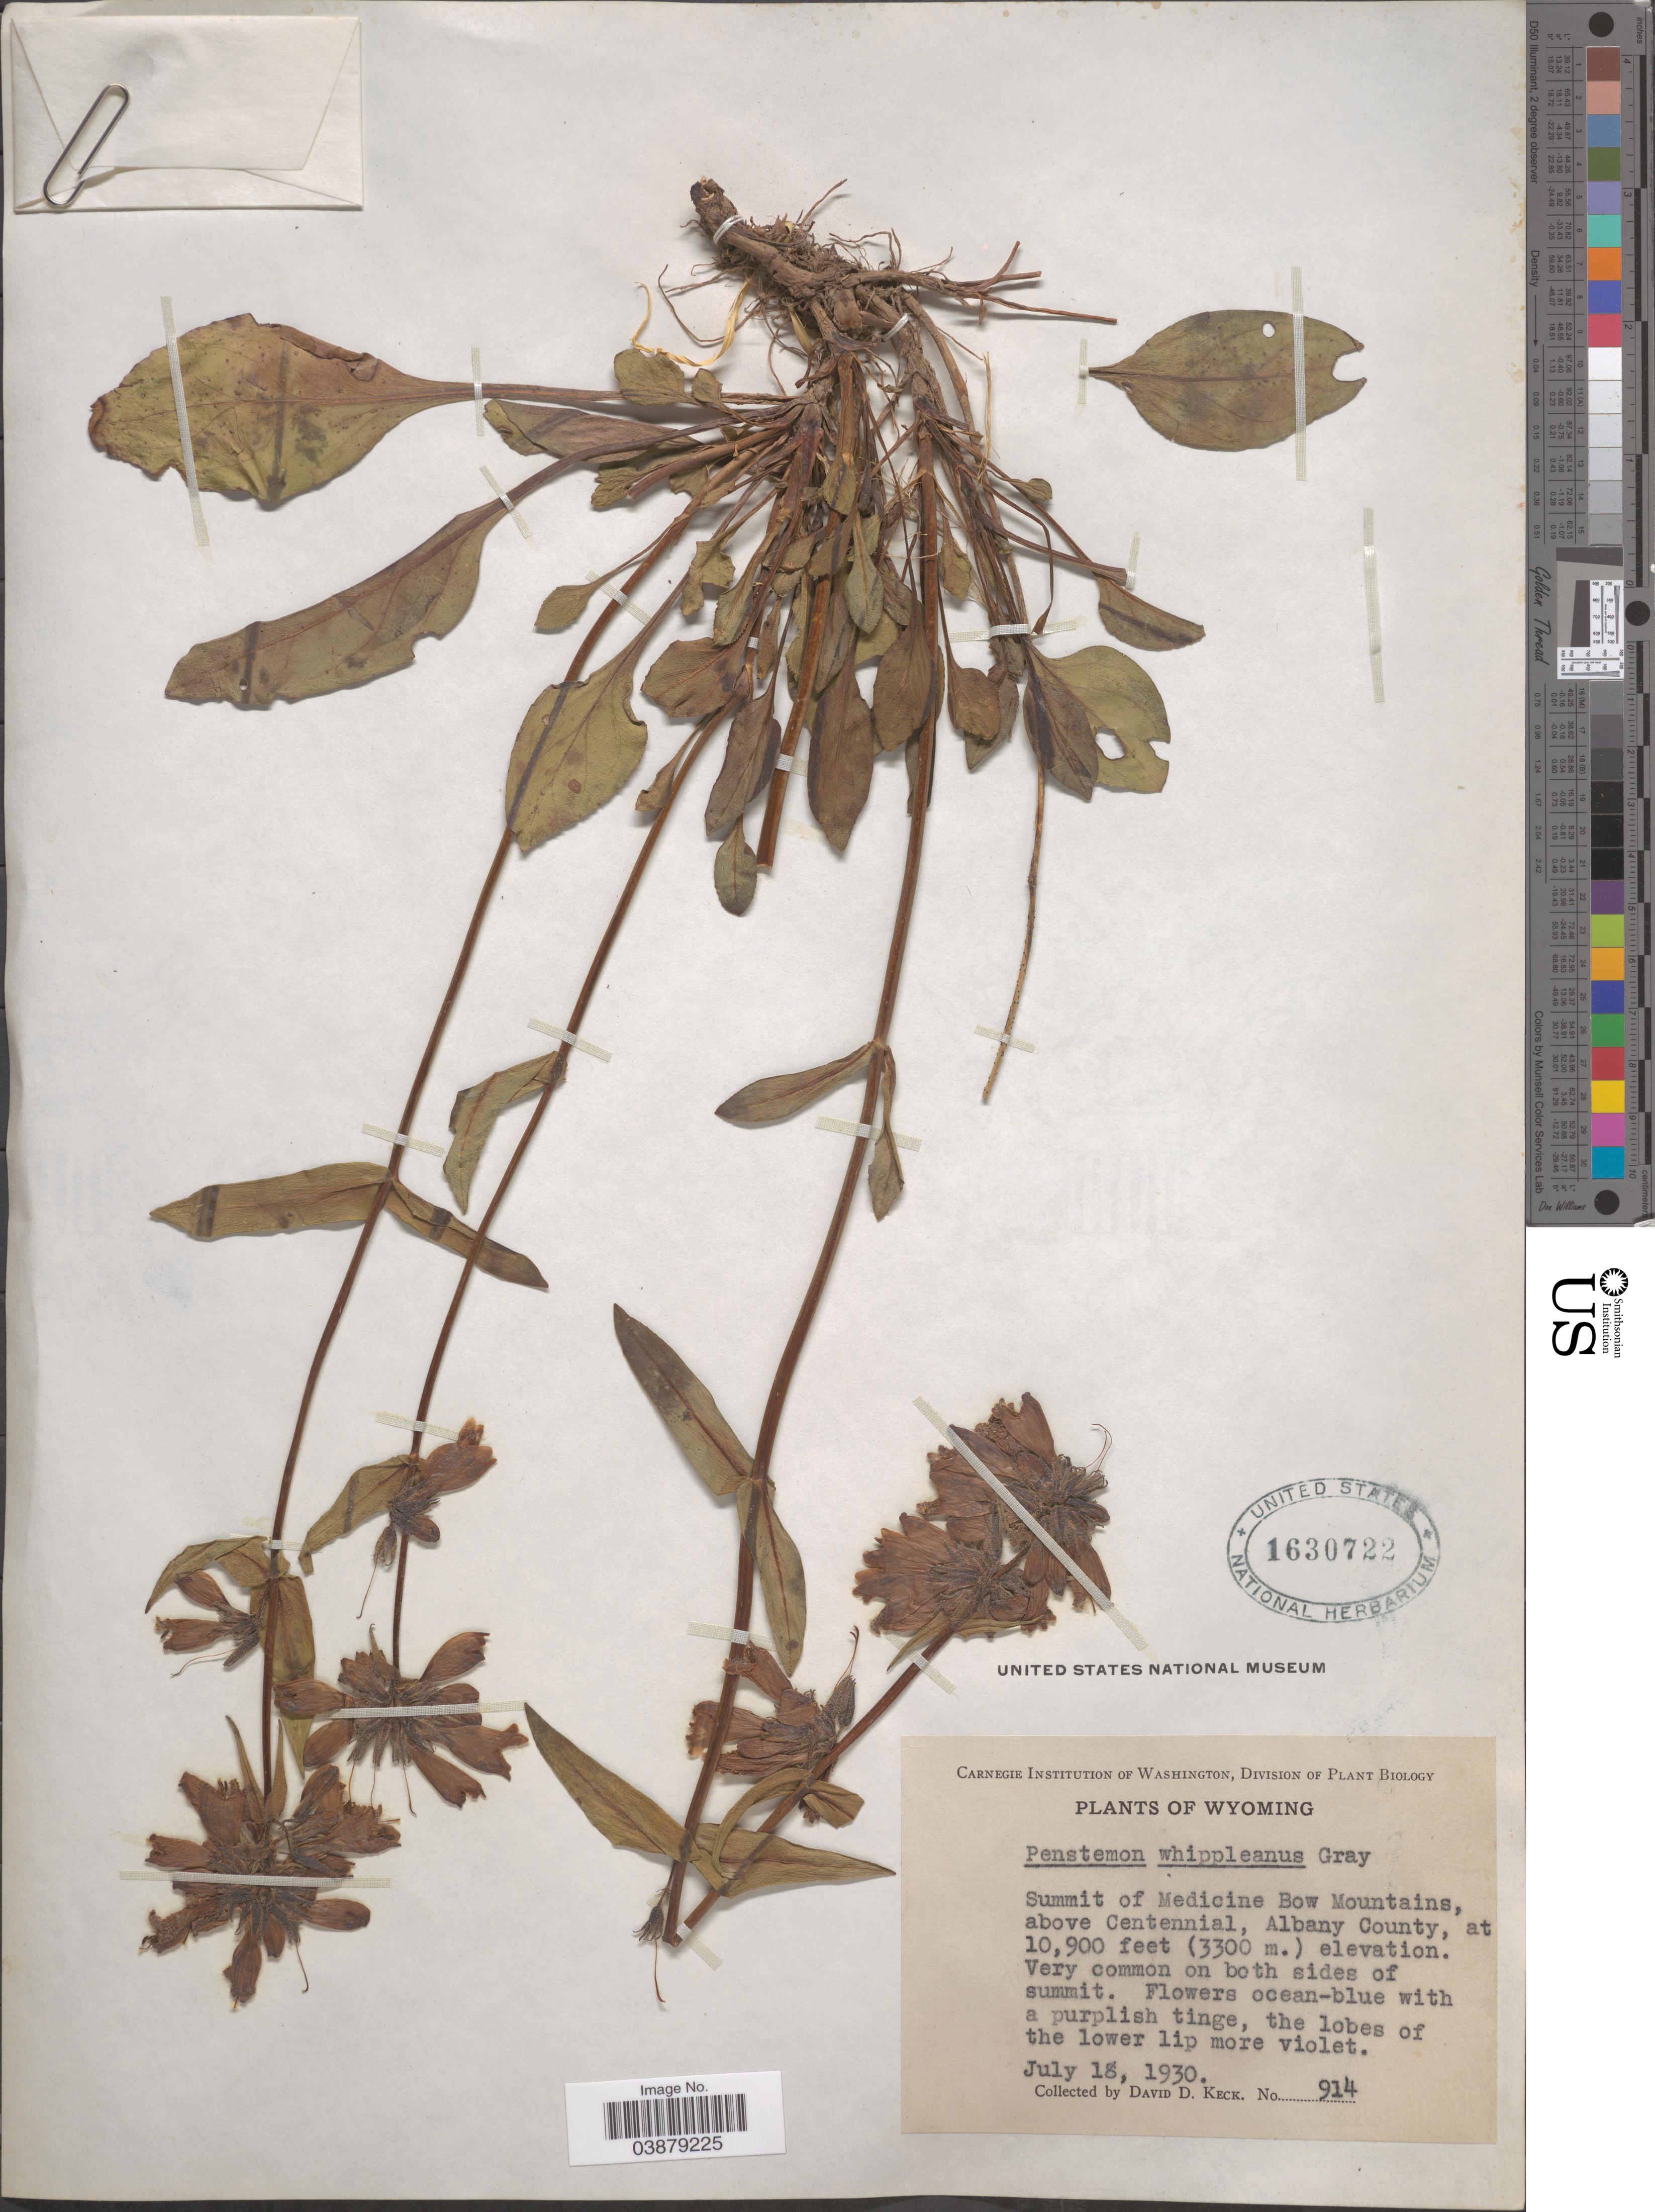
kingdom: Plantae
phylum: Tracheophyta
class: Magnoliopsida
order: Lamiales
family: Plantaginaceae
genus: Penstemon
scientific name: Penstemon whippleanus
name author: A. Gray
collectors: D. D. Keck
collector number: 914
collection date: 1930-07-18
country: United States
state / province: Wyoming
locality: Summit of Medicine Bow Mountains, above Centennial, Albany County.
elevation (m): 3322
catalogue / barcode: US 1630722